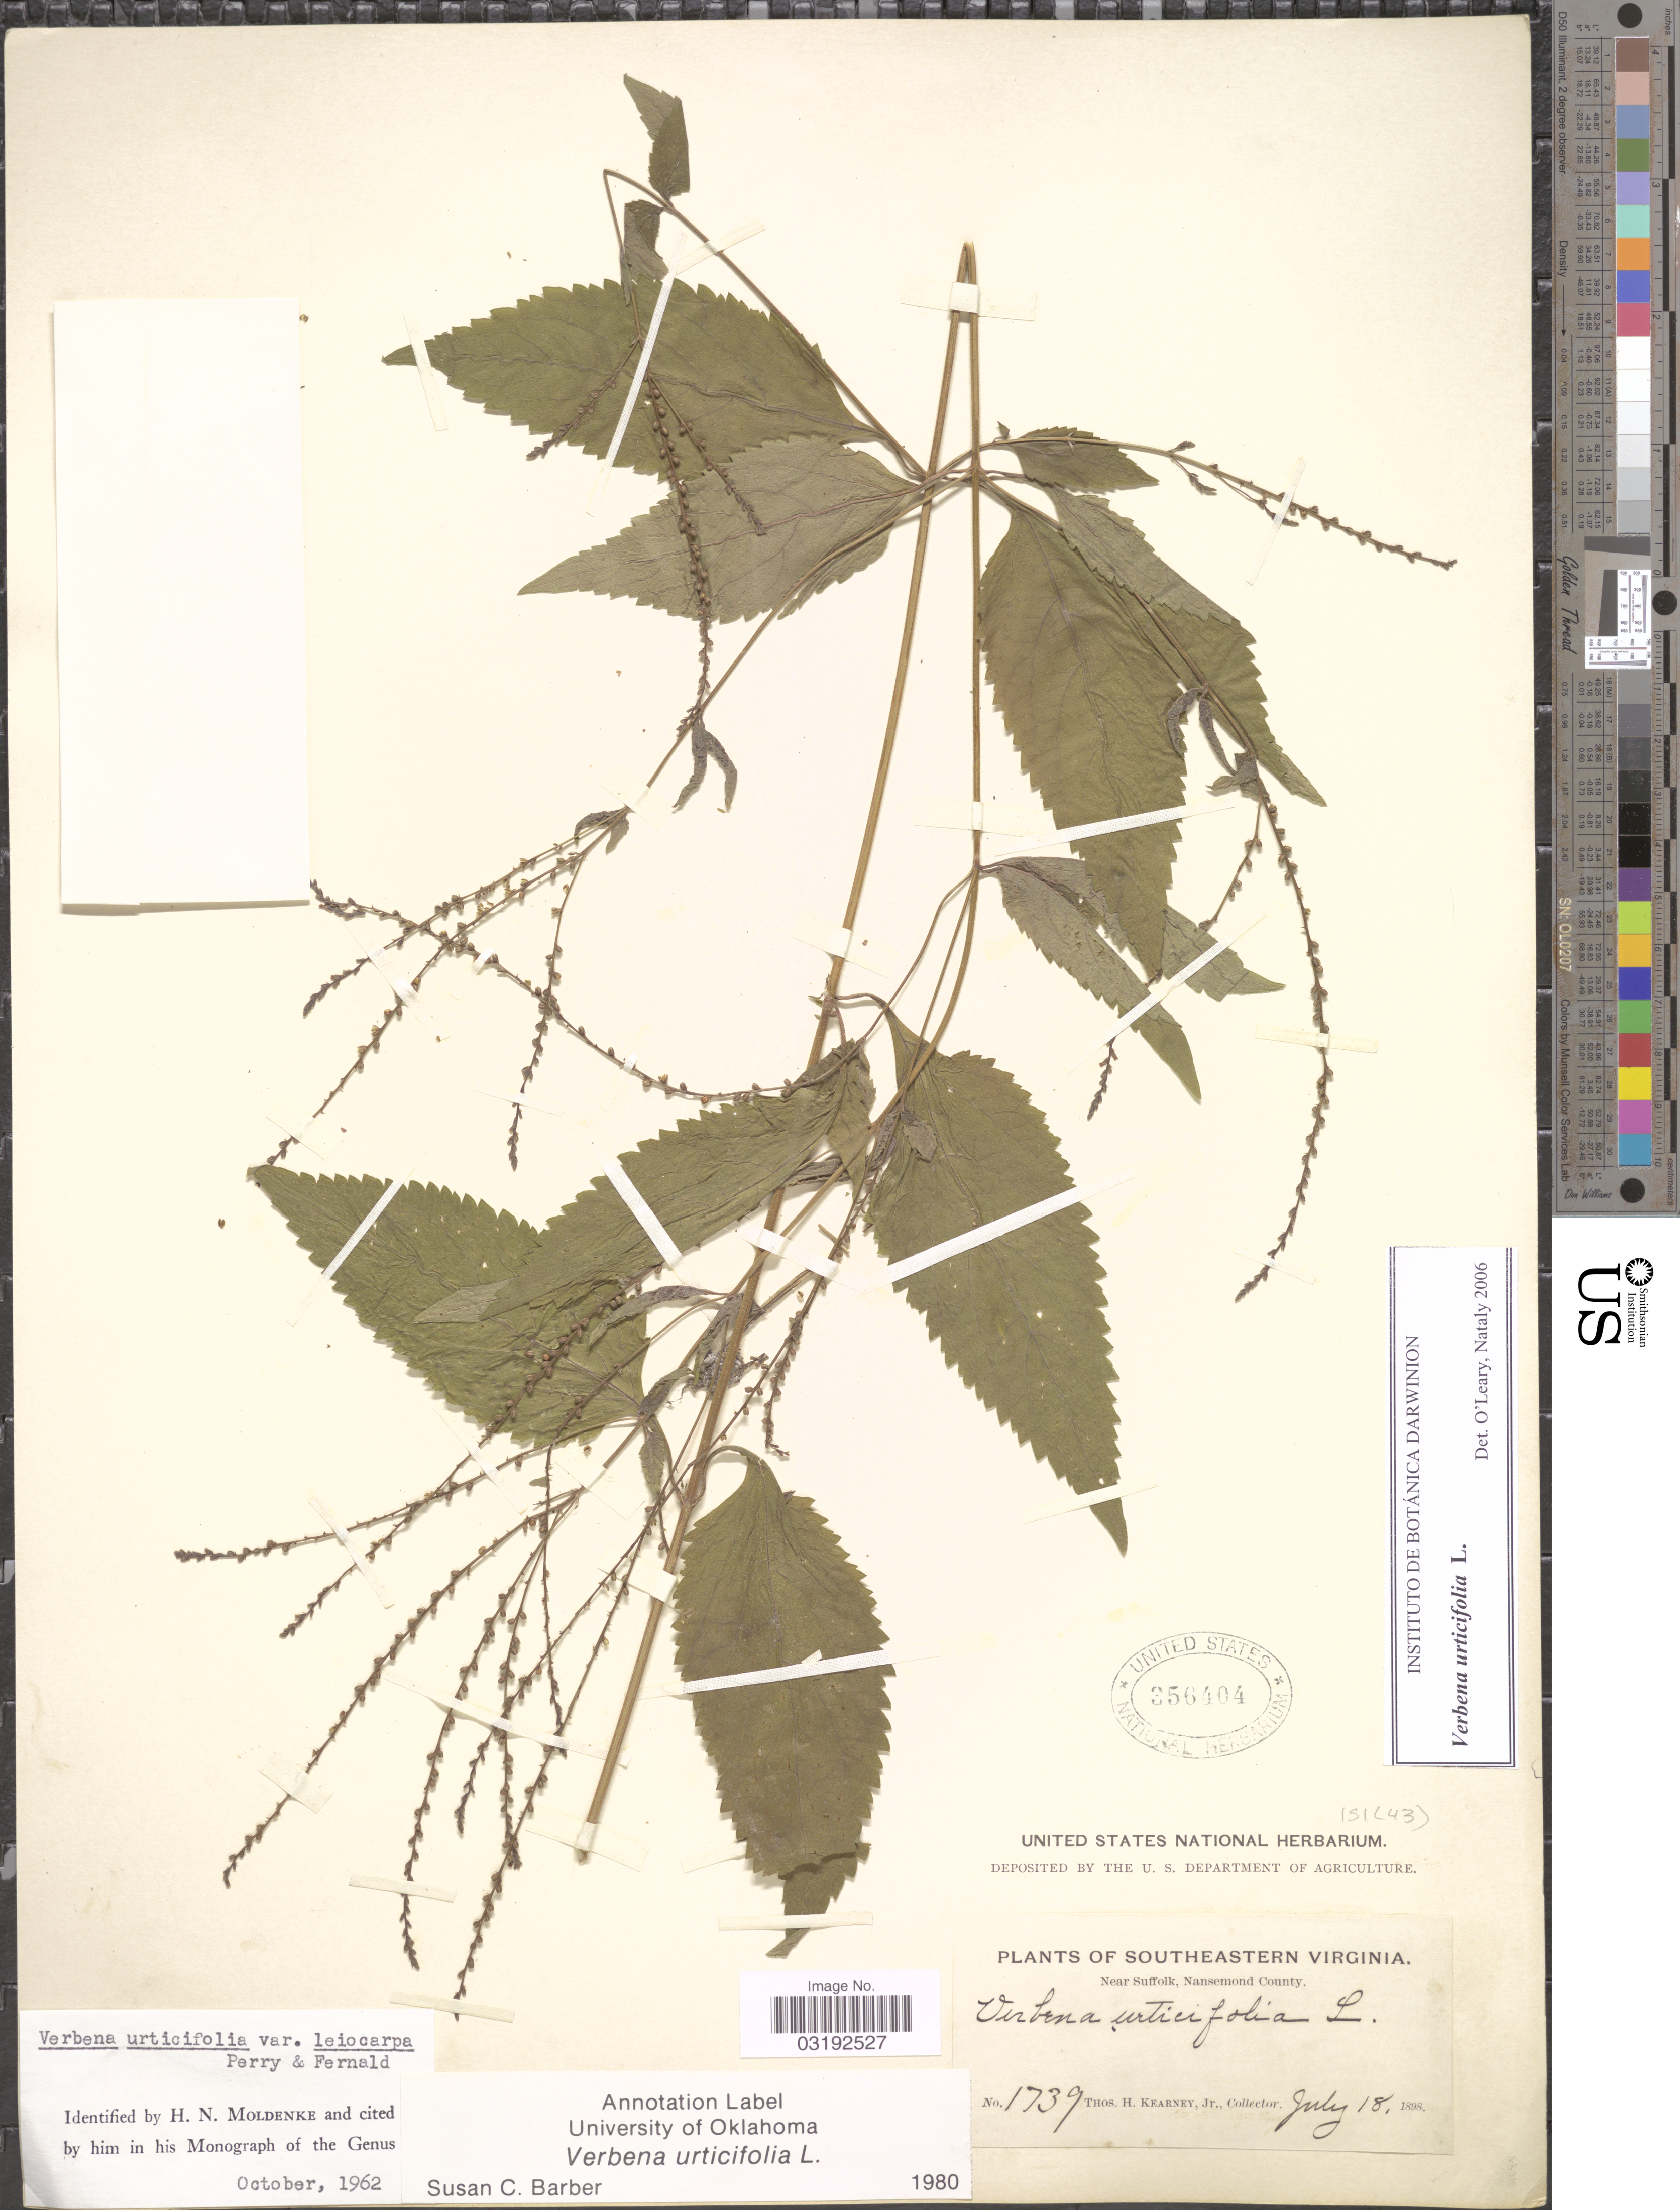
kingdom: Plantae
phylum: Tracheophyta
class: Magnoliopsida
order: Lamiales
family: Verbenaceae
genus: Verbena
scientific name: Verbena urticifolia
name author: L.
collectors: T. H. Kearney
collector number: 1739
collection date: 1898-07-18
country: United States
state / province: Virginia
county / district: City of Suffolk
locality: Southeastern Virginia. Near Suffolk, Nansemond County.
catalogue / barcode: US 356404